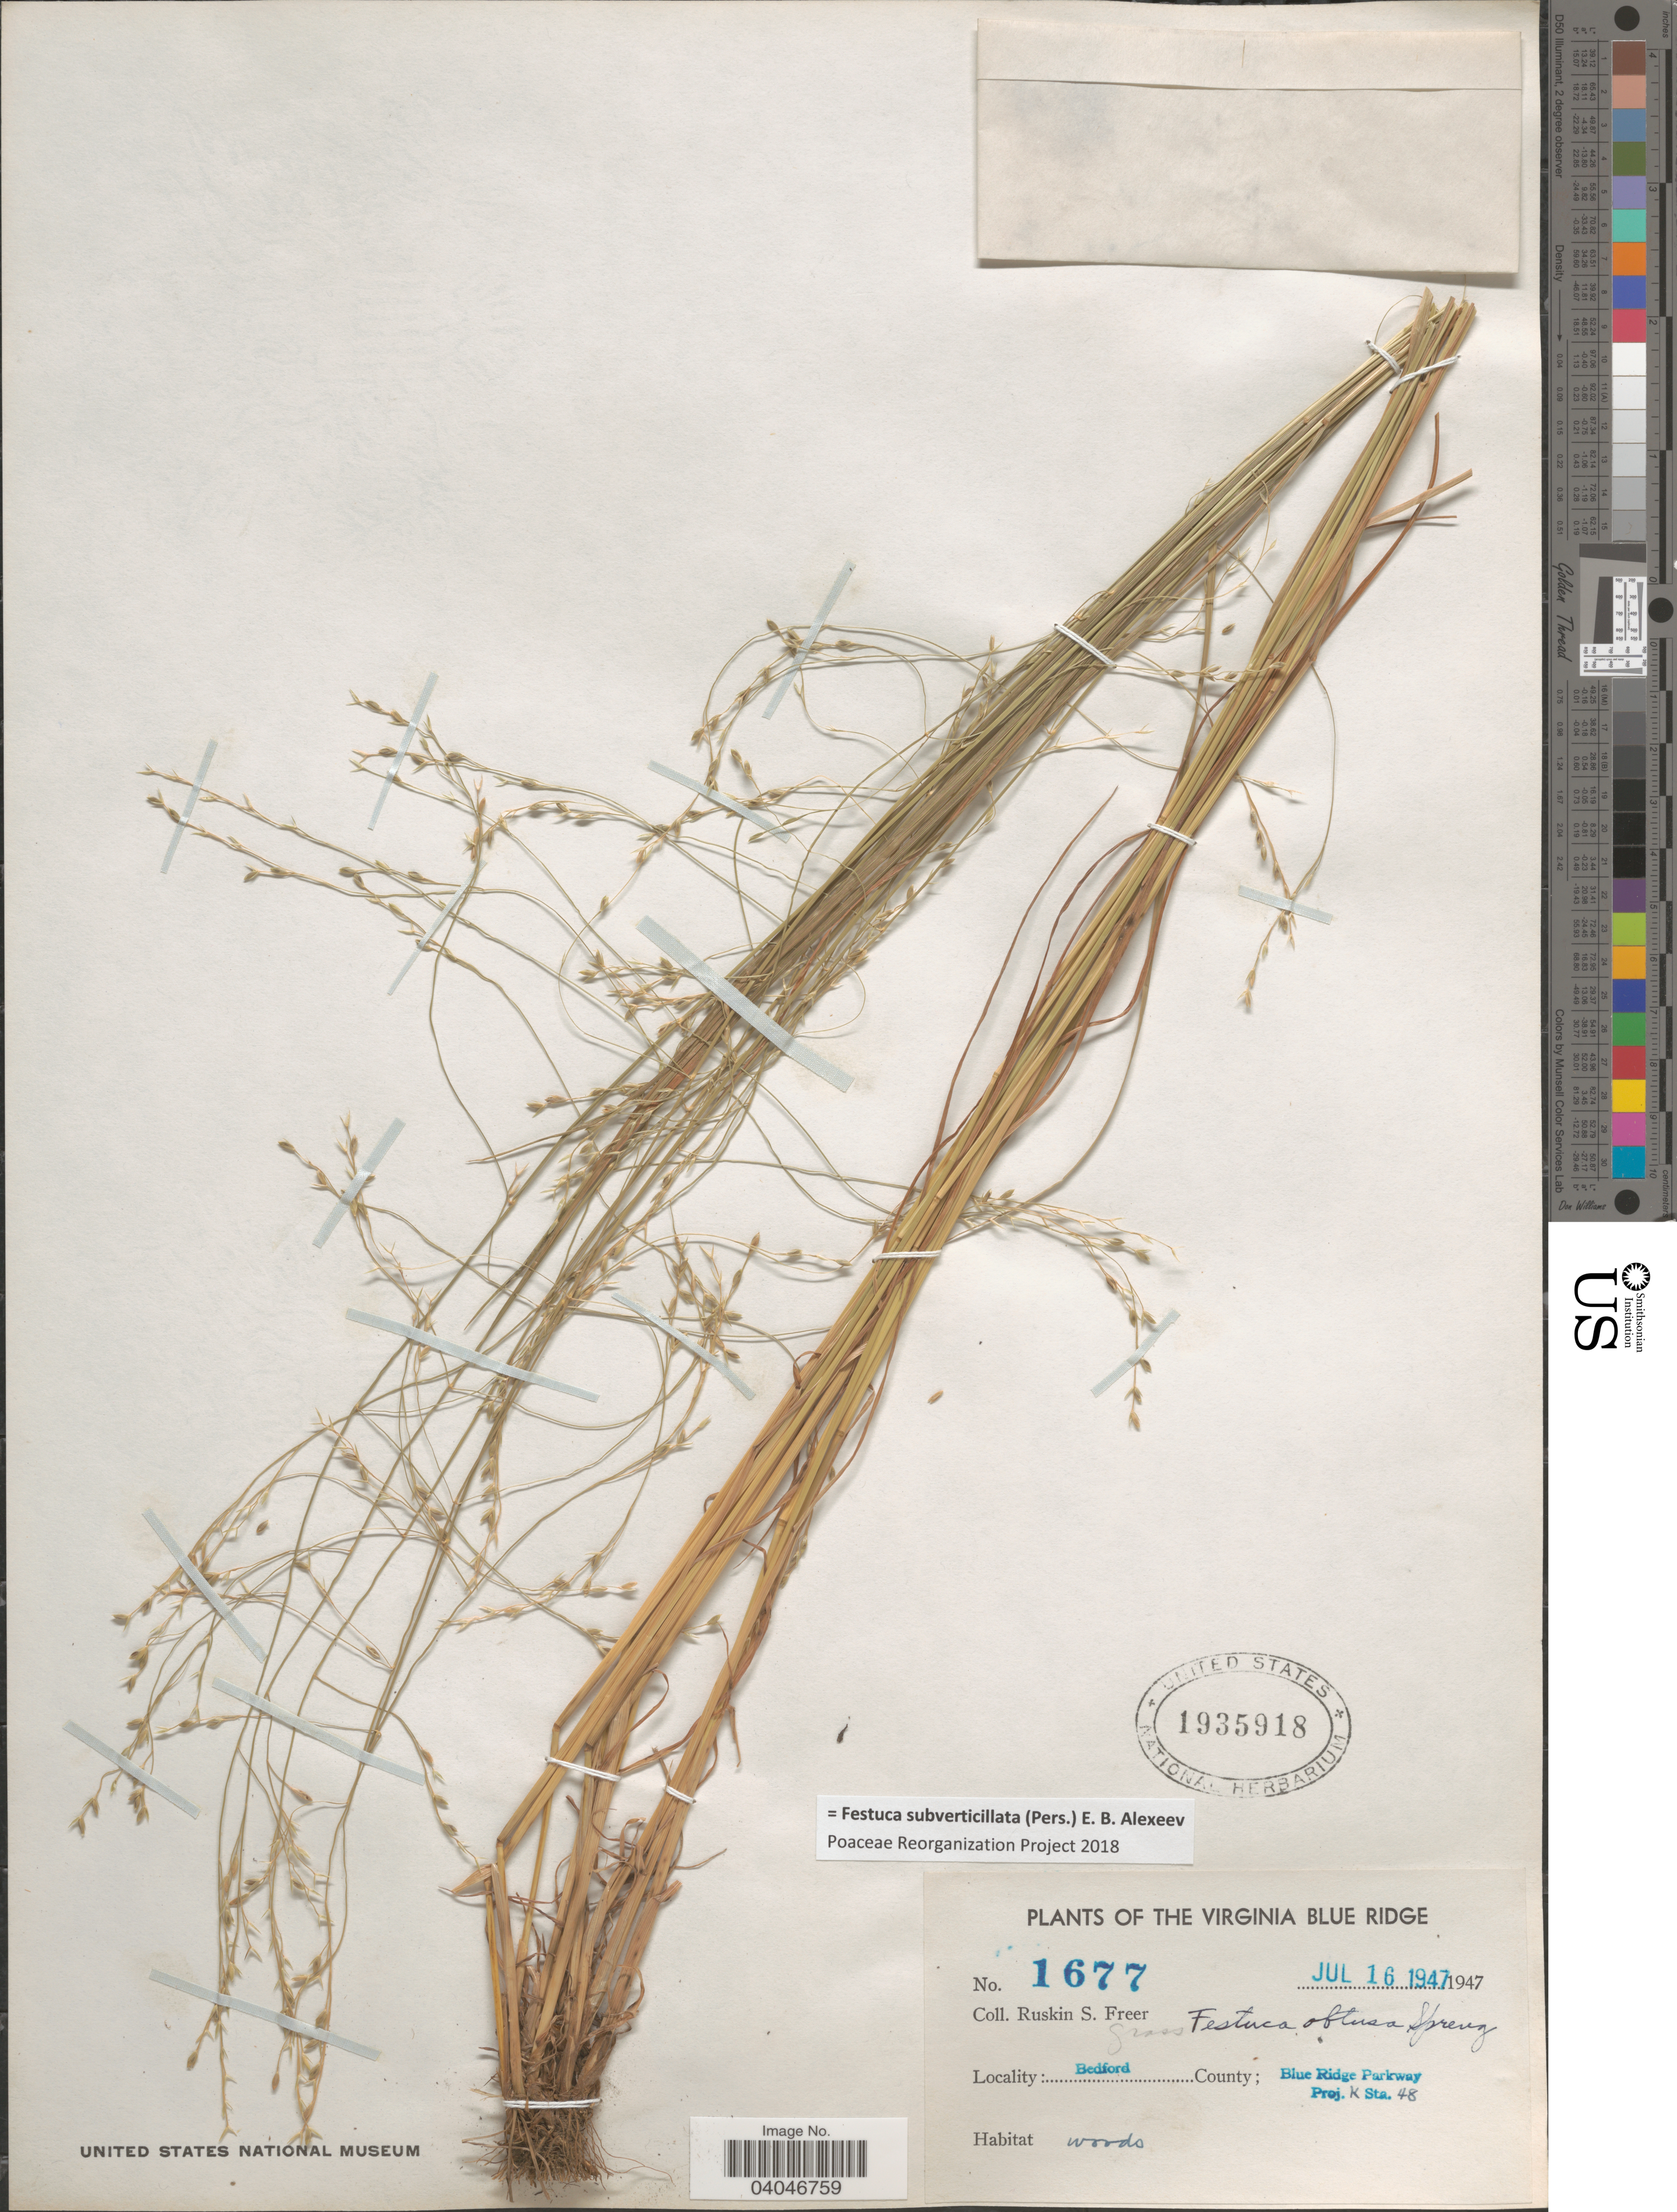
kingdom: Plantae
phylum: Tracheophyta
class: Liliopsida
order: Poales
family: Poaceae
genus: Festuca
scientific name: Festuca subverticillata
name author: (Pers.) E.B. Alexeev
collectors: R. Freer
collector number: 1677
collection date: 1947-07-16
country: United States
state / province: Virginia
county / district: Bedford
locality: The Virginia Blue Ridge. Bedford County; Blue Ridge Parkway. Proj. K. Sta. 48.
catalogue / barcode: US 1935918